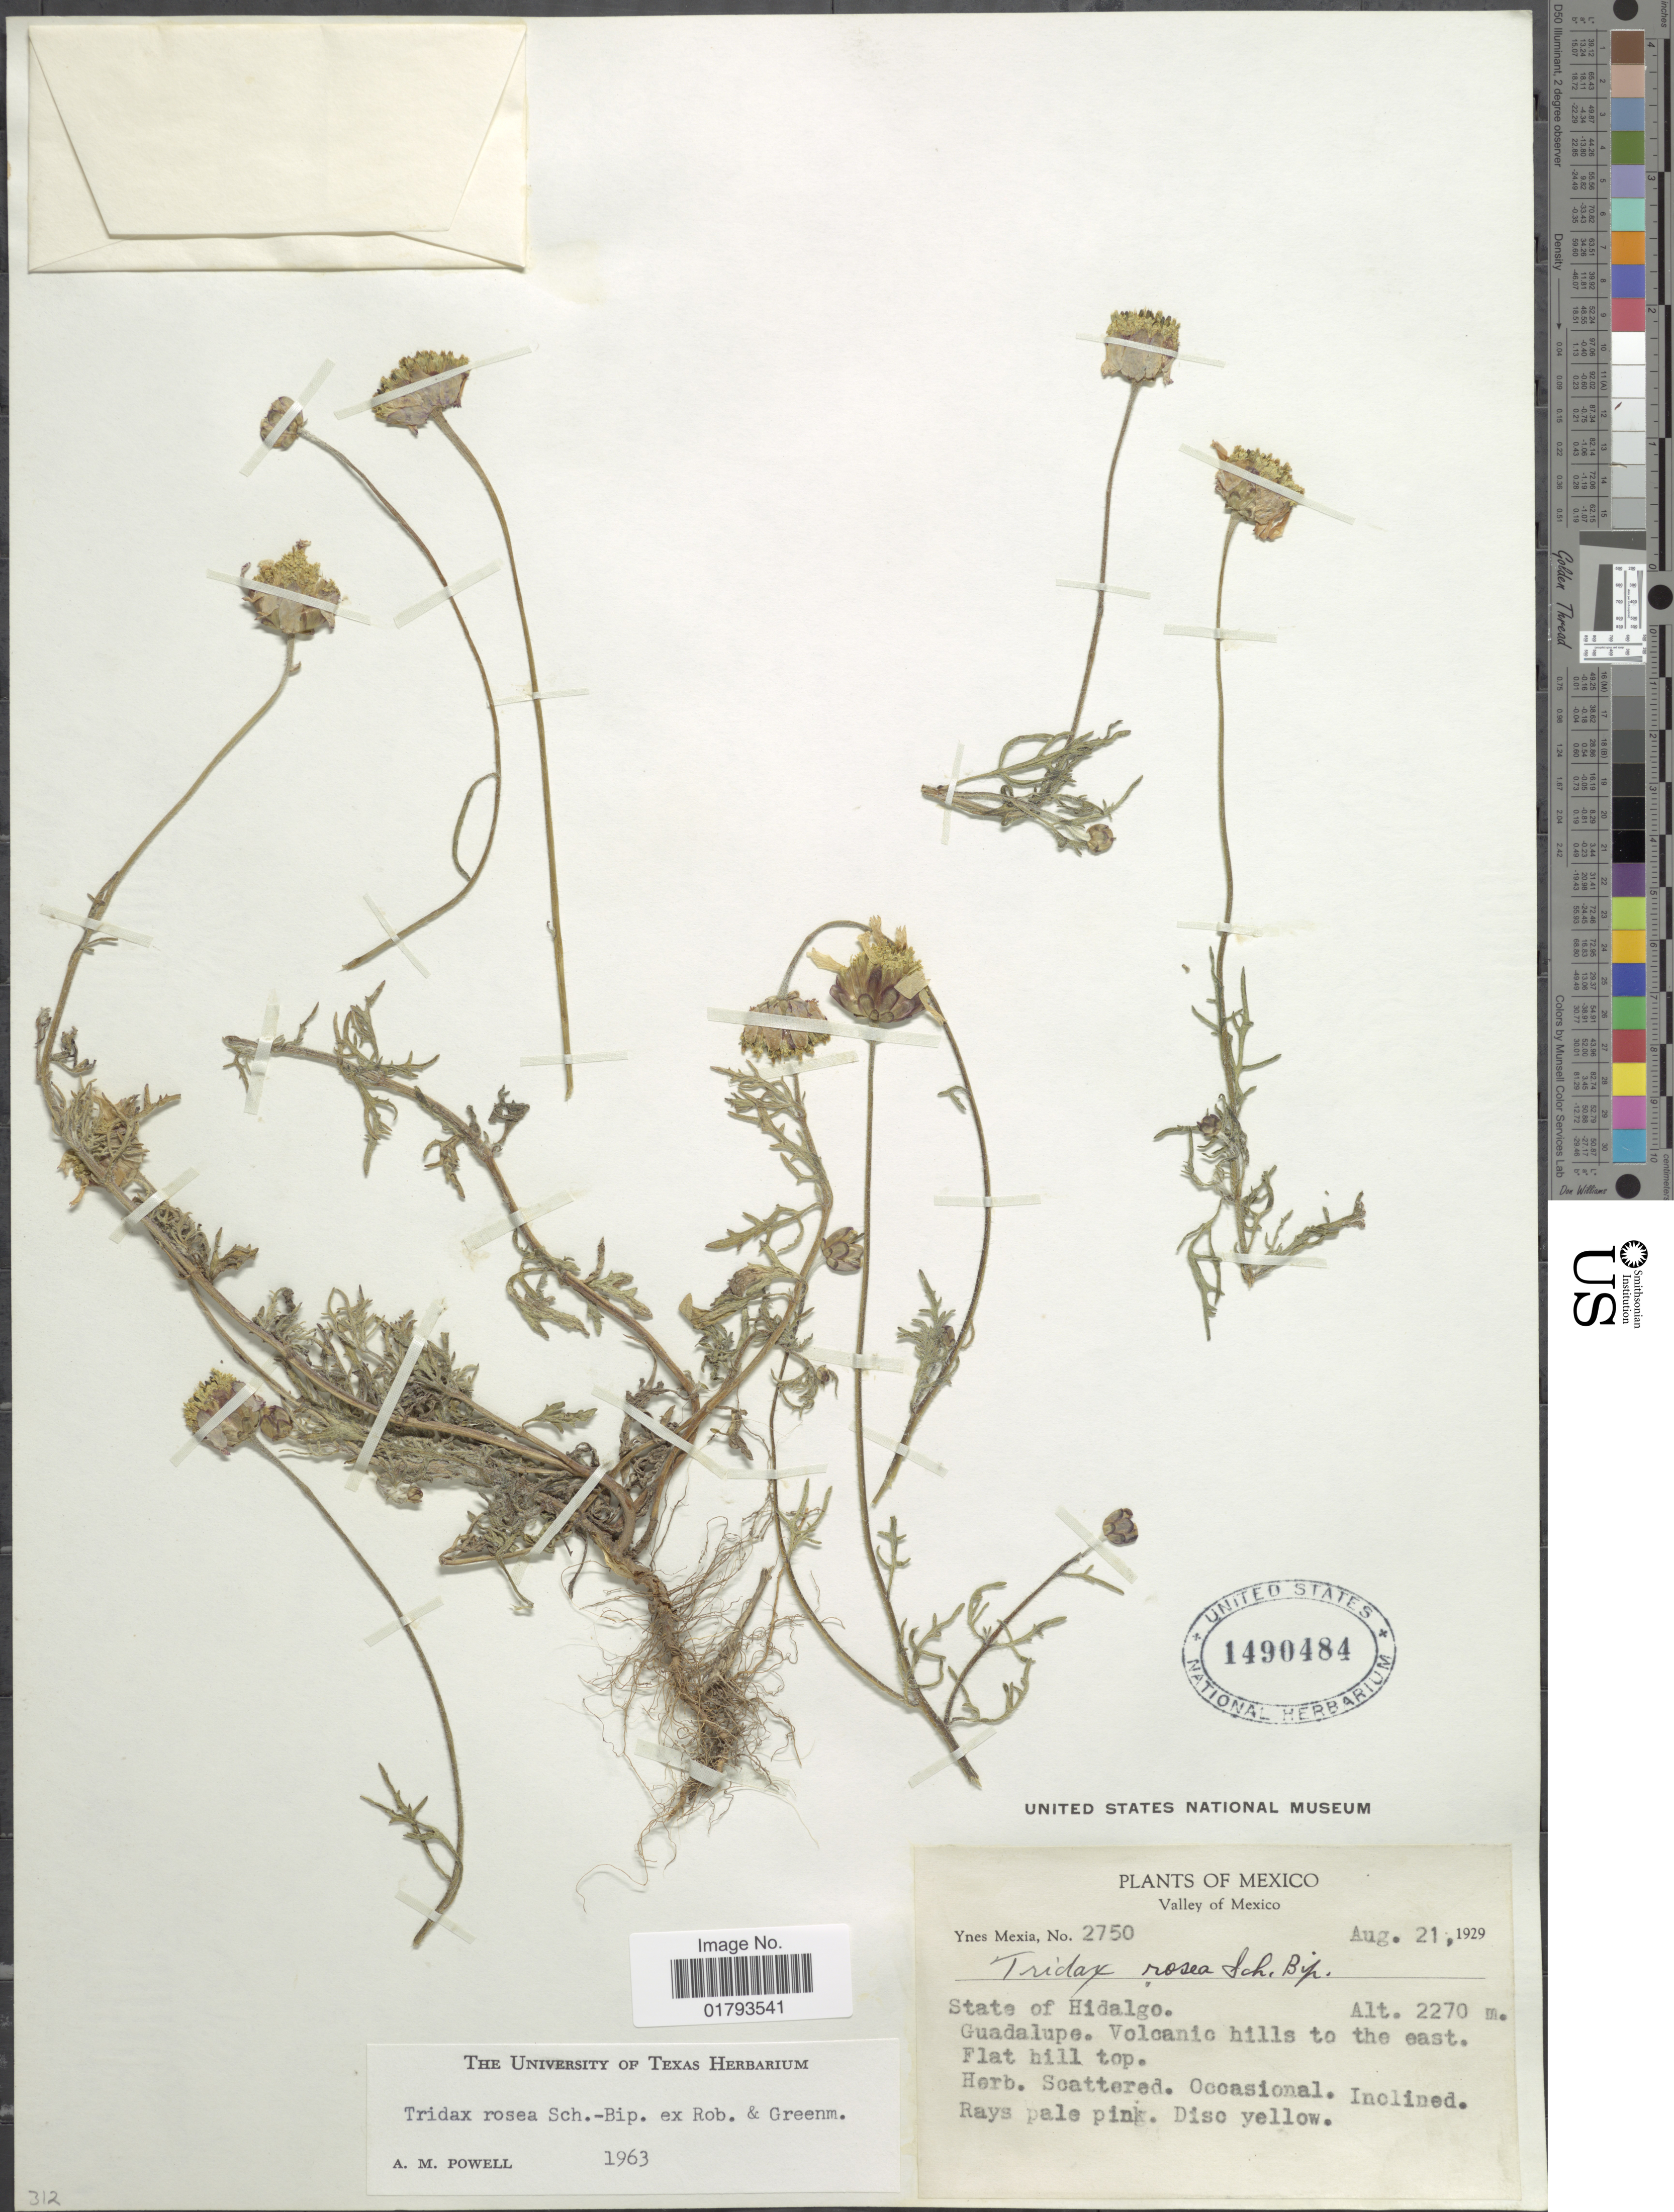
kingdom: Plantae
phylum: Tracheophyta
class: Magnoliopsida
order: Asterales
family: Asteraceae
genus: Tridax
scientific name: Tridax rosea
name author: Sch. Bip. ex B.L. Rob. & Greenm.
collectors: Y. Mexia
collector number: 2750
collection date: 1929-08-21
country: Mexico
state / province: Hidalgo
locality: State of Hidalgo Guadalipe. Volcanic hills to the east.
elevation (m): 2270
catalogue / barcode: US 1490484